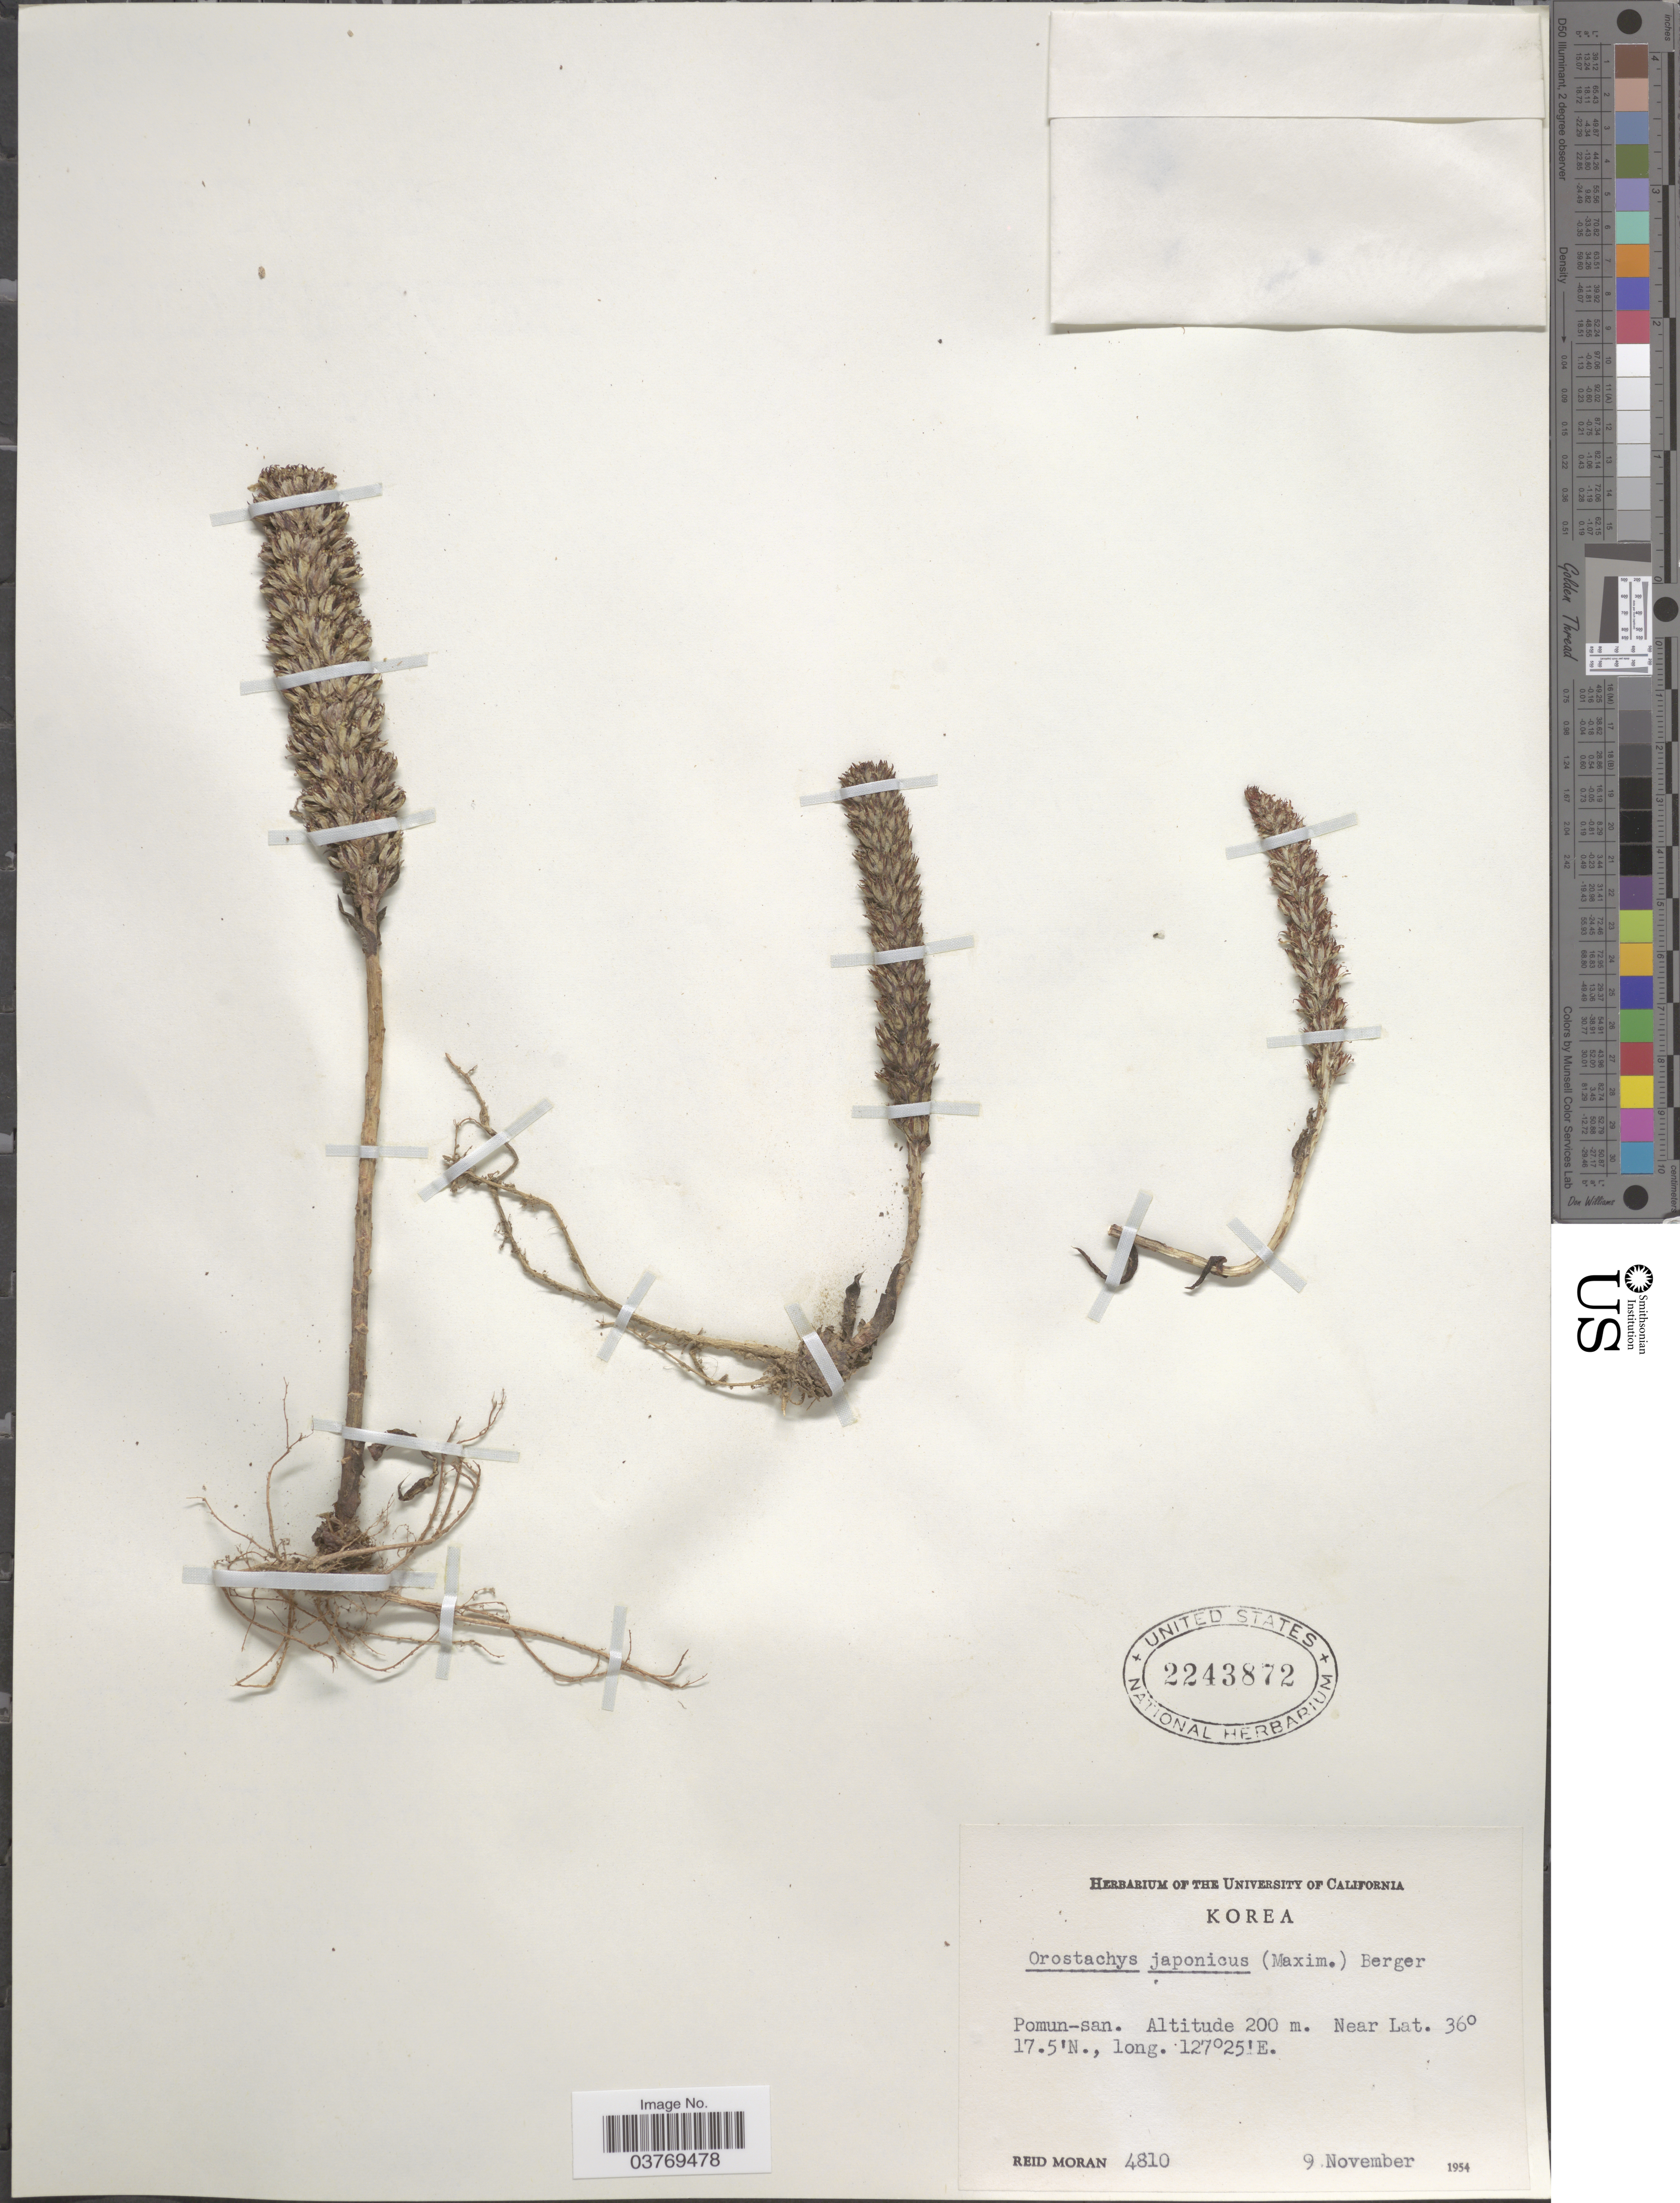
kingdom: Plantae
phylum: Tracheophyta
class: Magnoliopsida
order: Saxifragales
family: Crassulaceae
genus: Orostachys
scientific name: Orostachys japonica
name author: (Maxim.) A. Berger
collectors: R. V. Moran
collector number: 4810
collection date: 1954-11-09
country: South Korea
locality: Pomun-san.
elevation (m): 200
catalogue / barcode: US 2243872